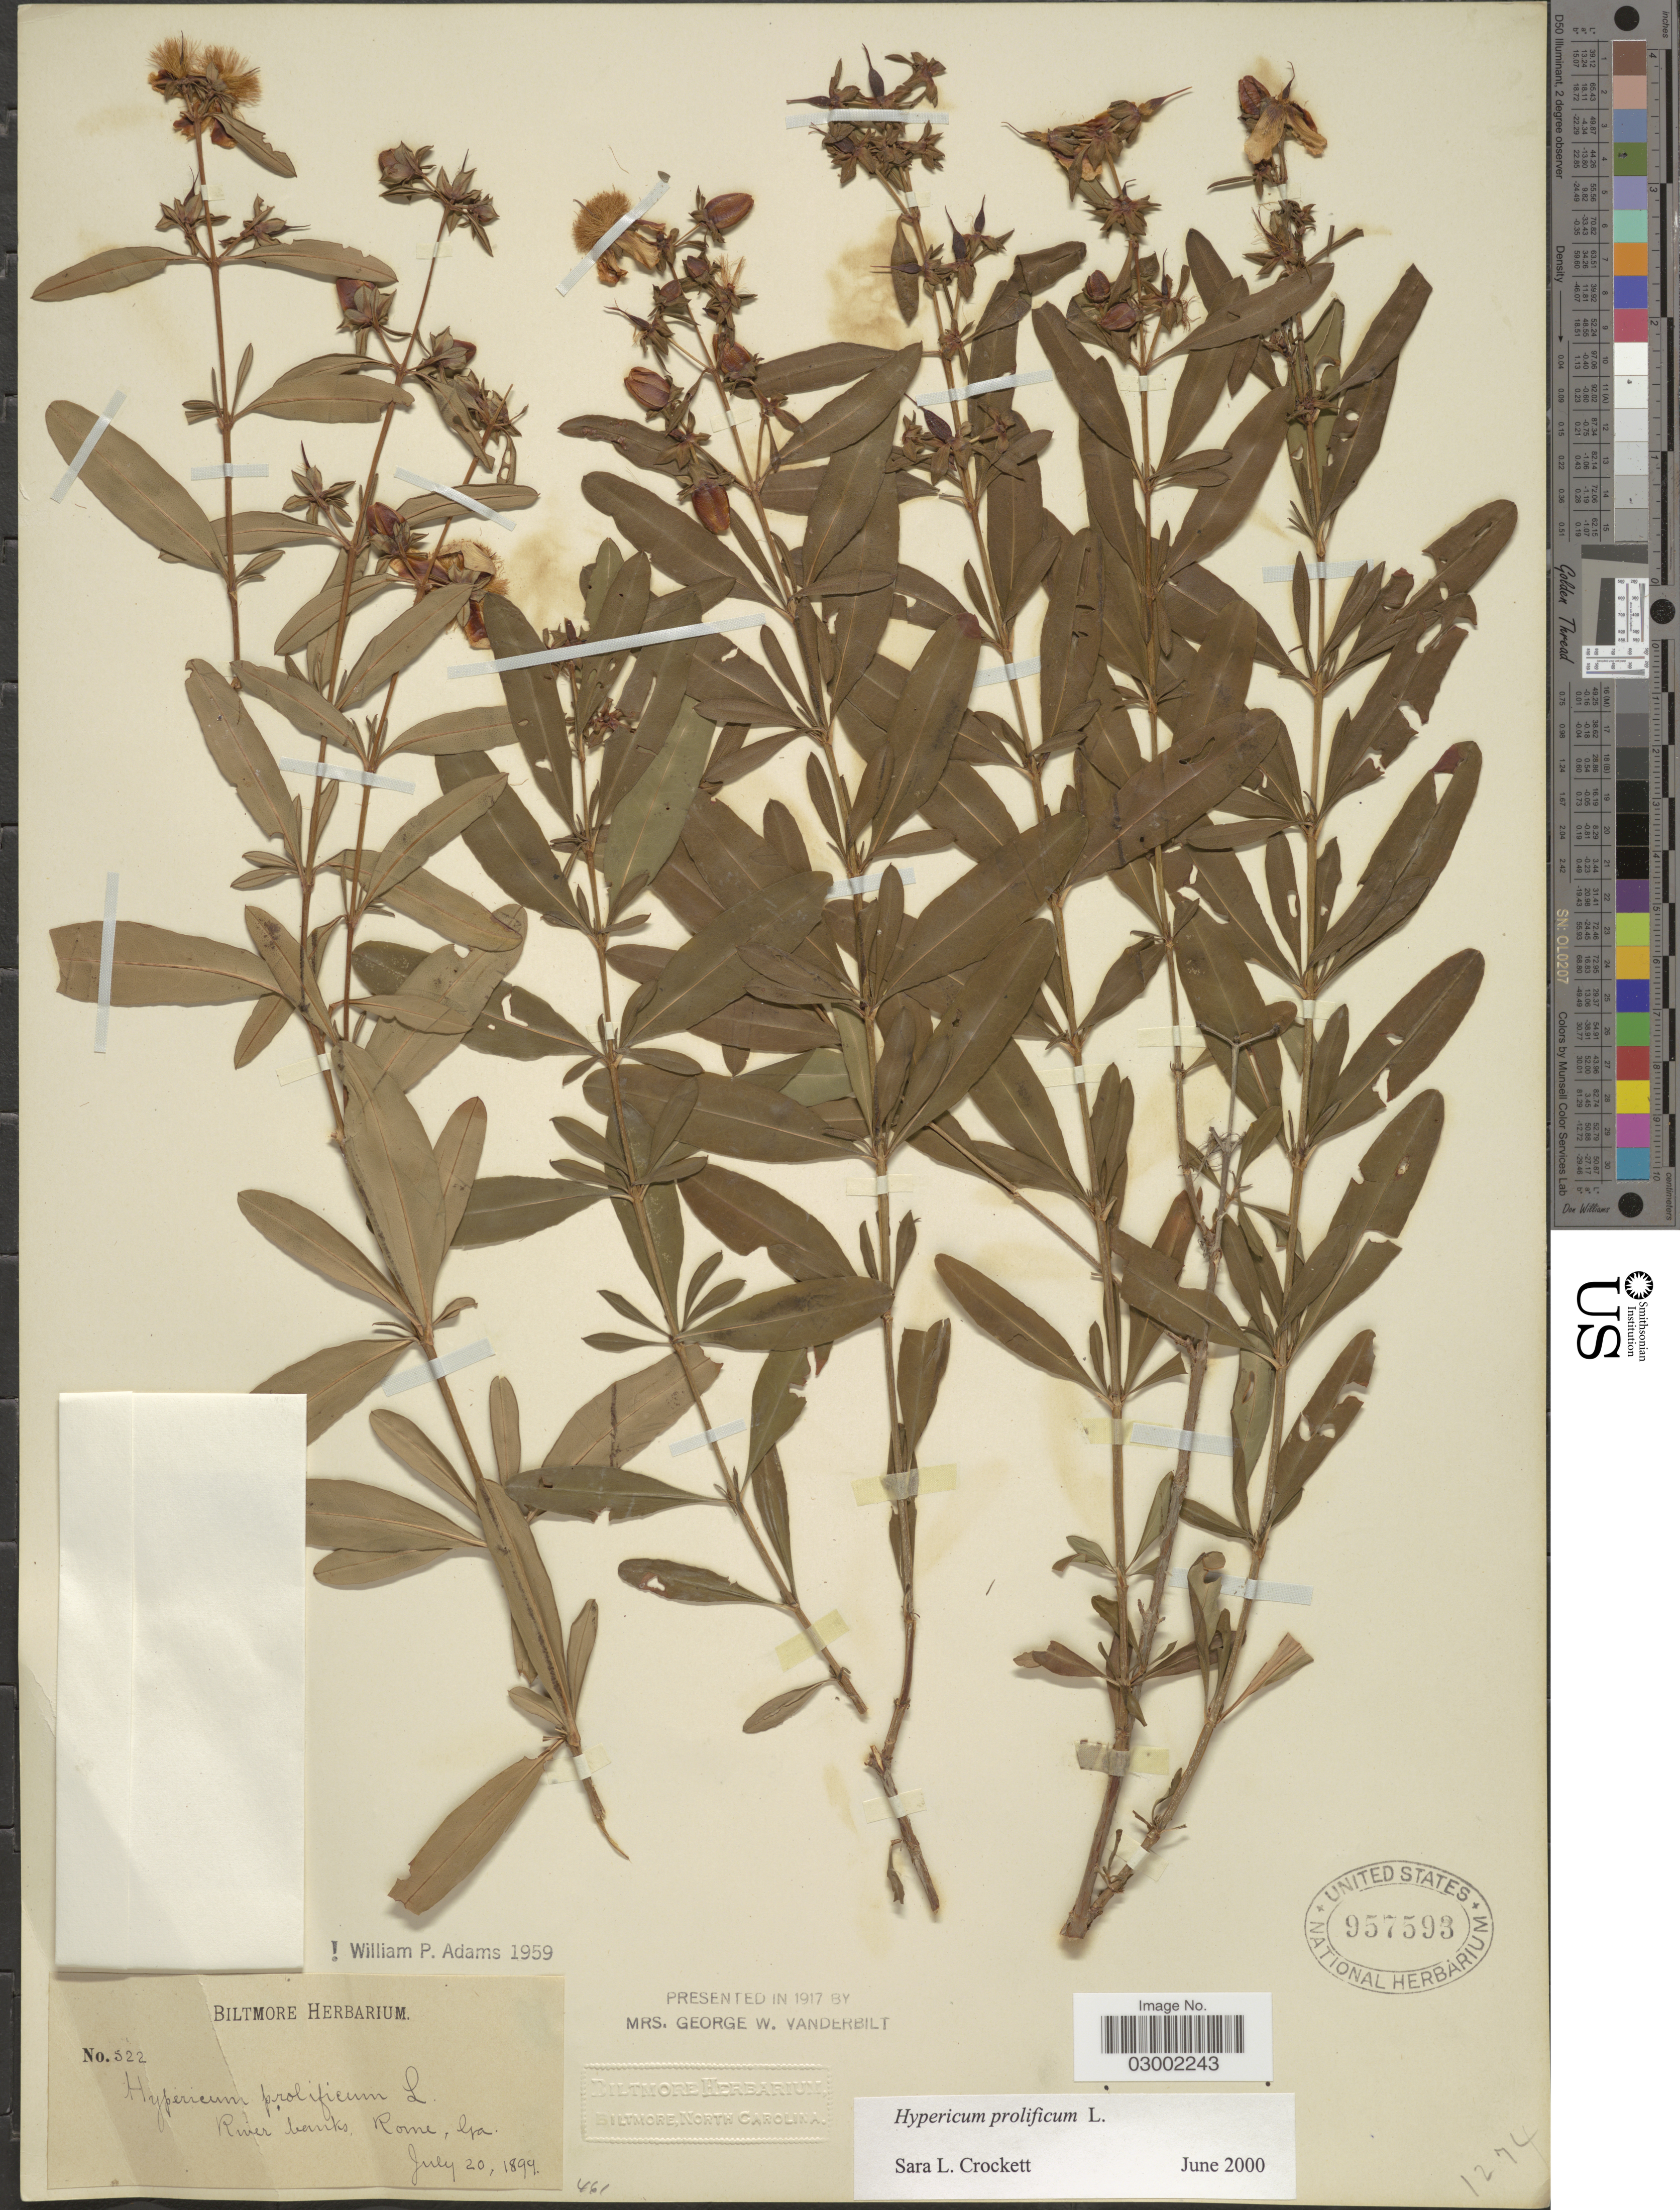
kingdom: Plantae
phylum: Tracheophyta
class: Magnoliopsida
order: Malpighiales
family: Hypericaceae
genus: Hypericum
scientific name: Hypericum prolificum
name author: L.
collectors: ex herb. Biltmore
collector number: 522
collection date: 1899-07-20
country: United States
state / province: Georgia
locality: Rome, Ga.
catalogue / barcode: US 957593